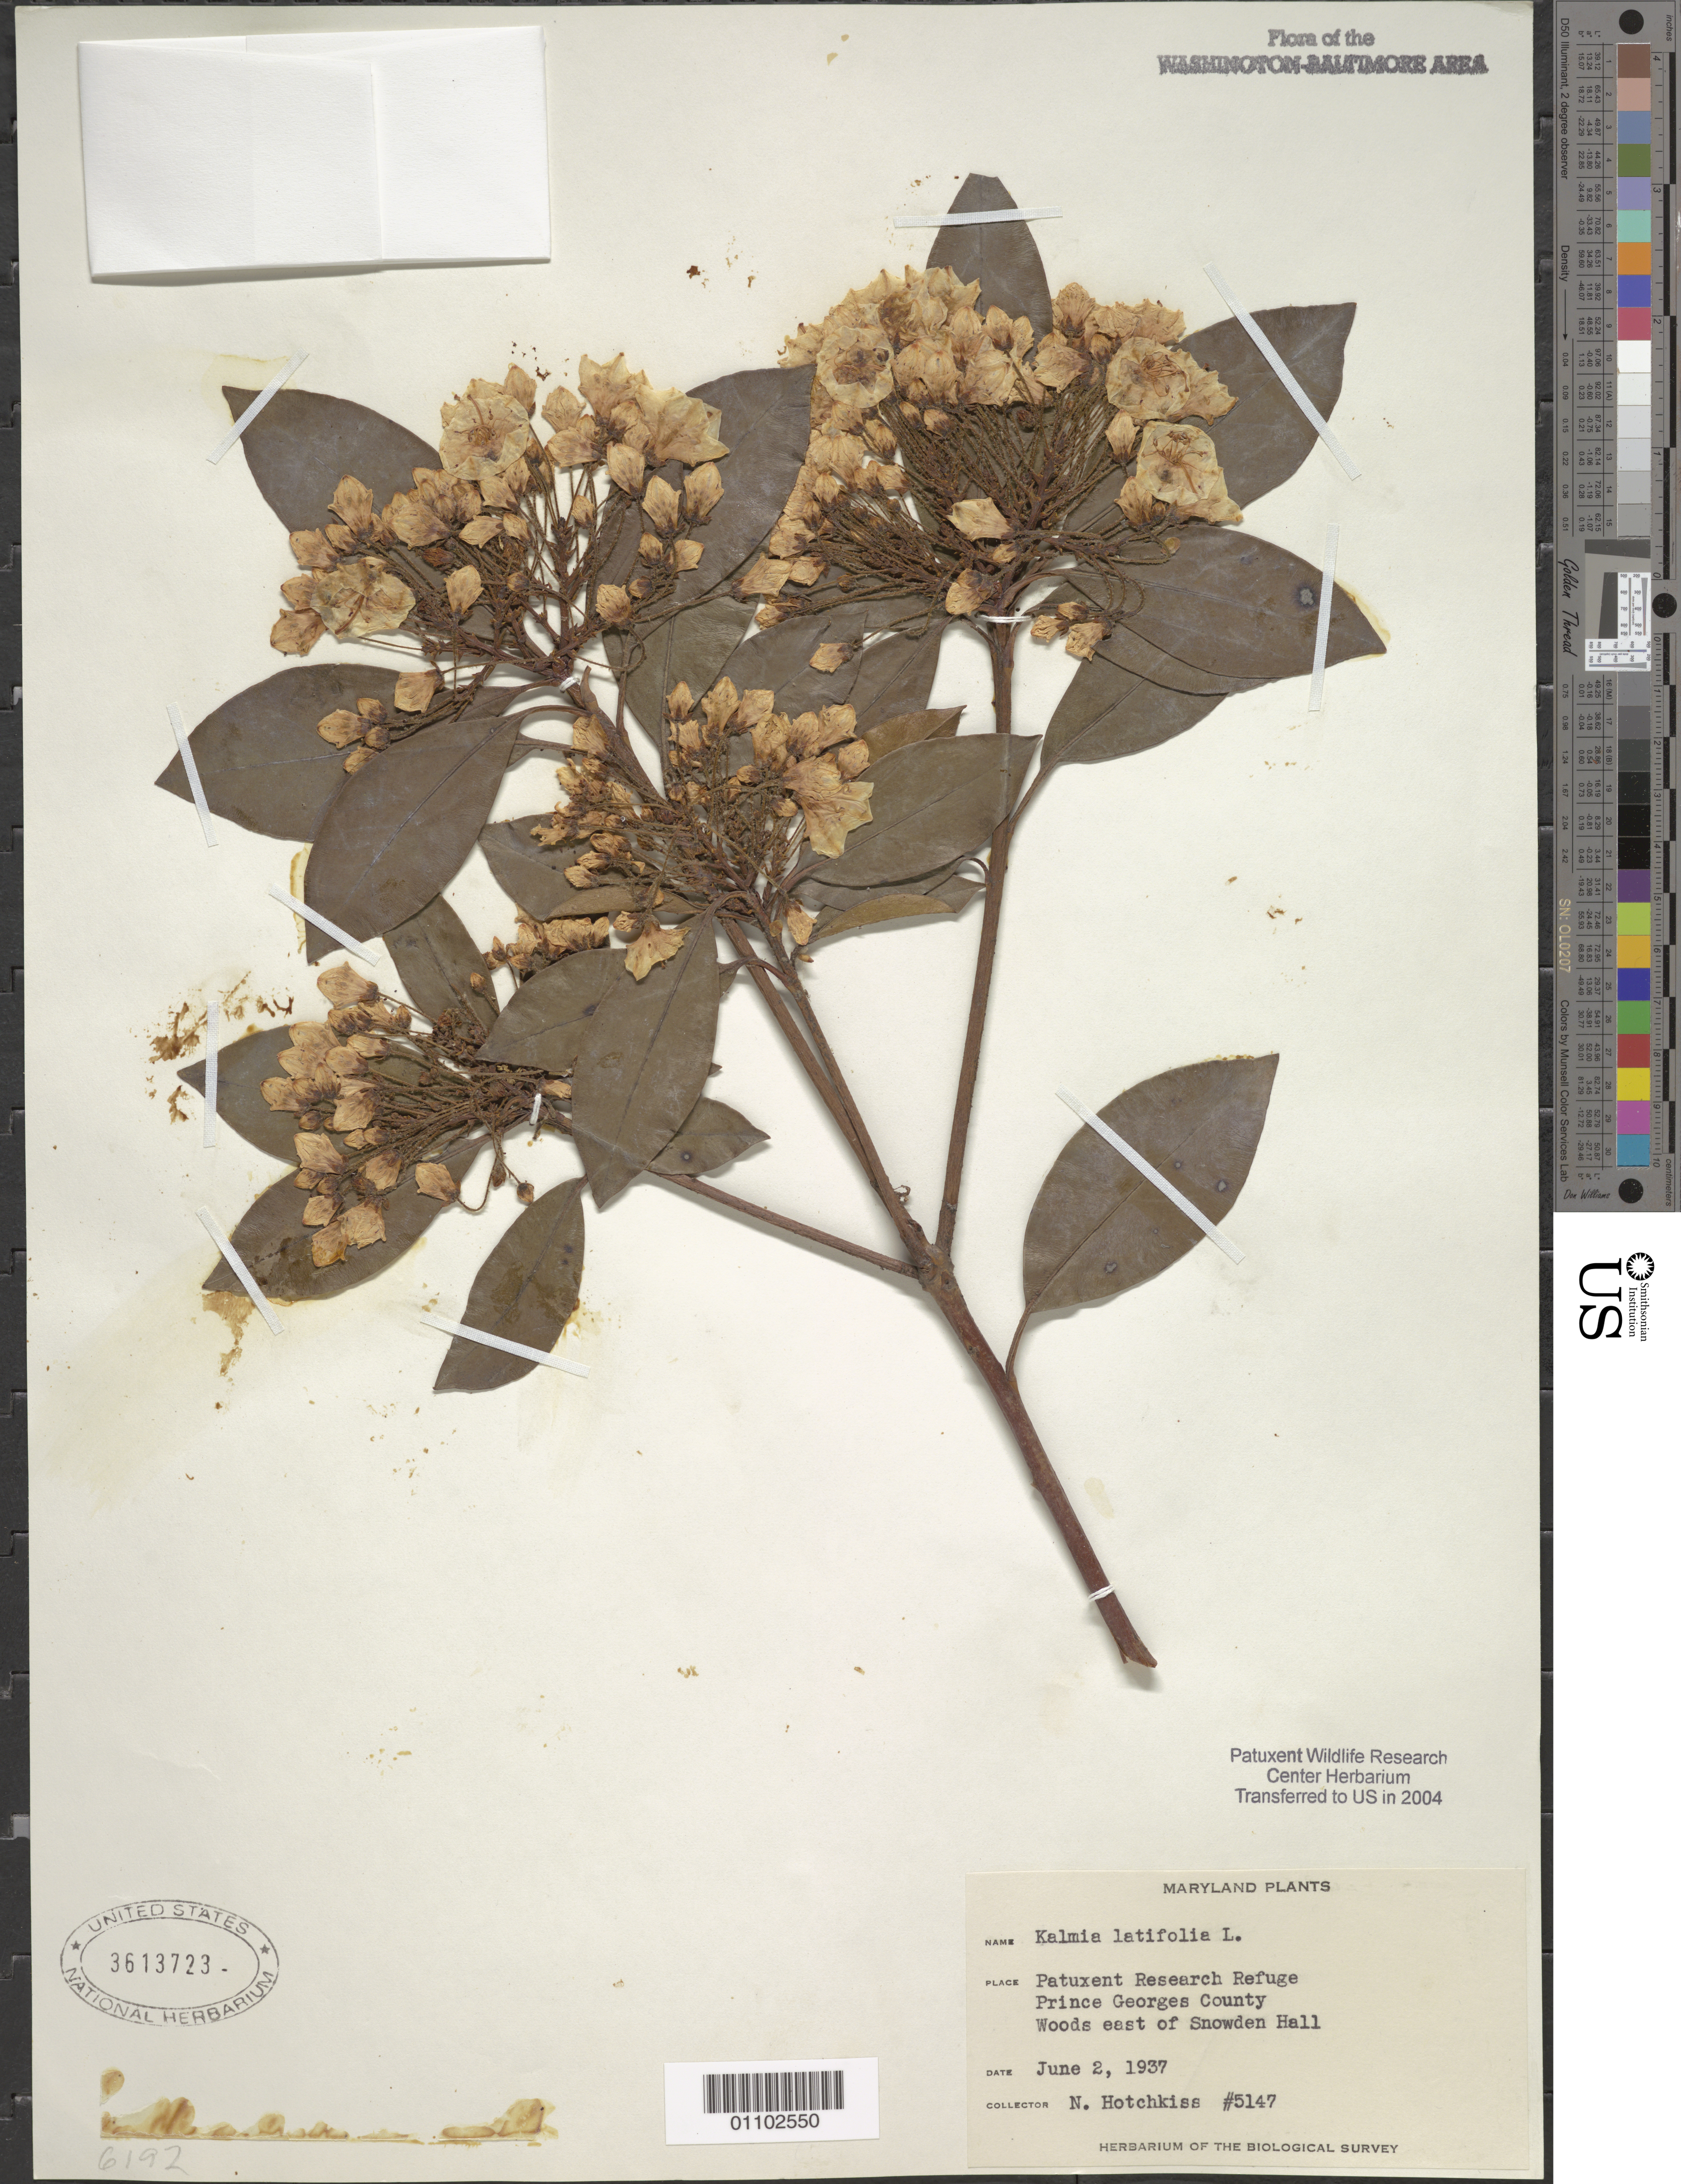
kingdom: Plantae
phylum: Tracheophyta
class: Magnoliopsida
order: Ericales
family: Ericaceae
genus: Kalmia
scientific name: Kalmia latifolia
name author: L.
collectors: N. Hotchkiss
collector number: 5147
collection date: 1937-06-02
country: United States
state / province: Maryland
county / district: Prince George's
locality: Patuxent Research Refuge, east of Snowden Hall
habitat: Woods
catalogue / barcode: US 36137223